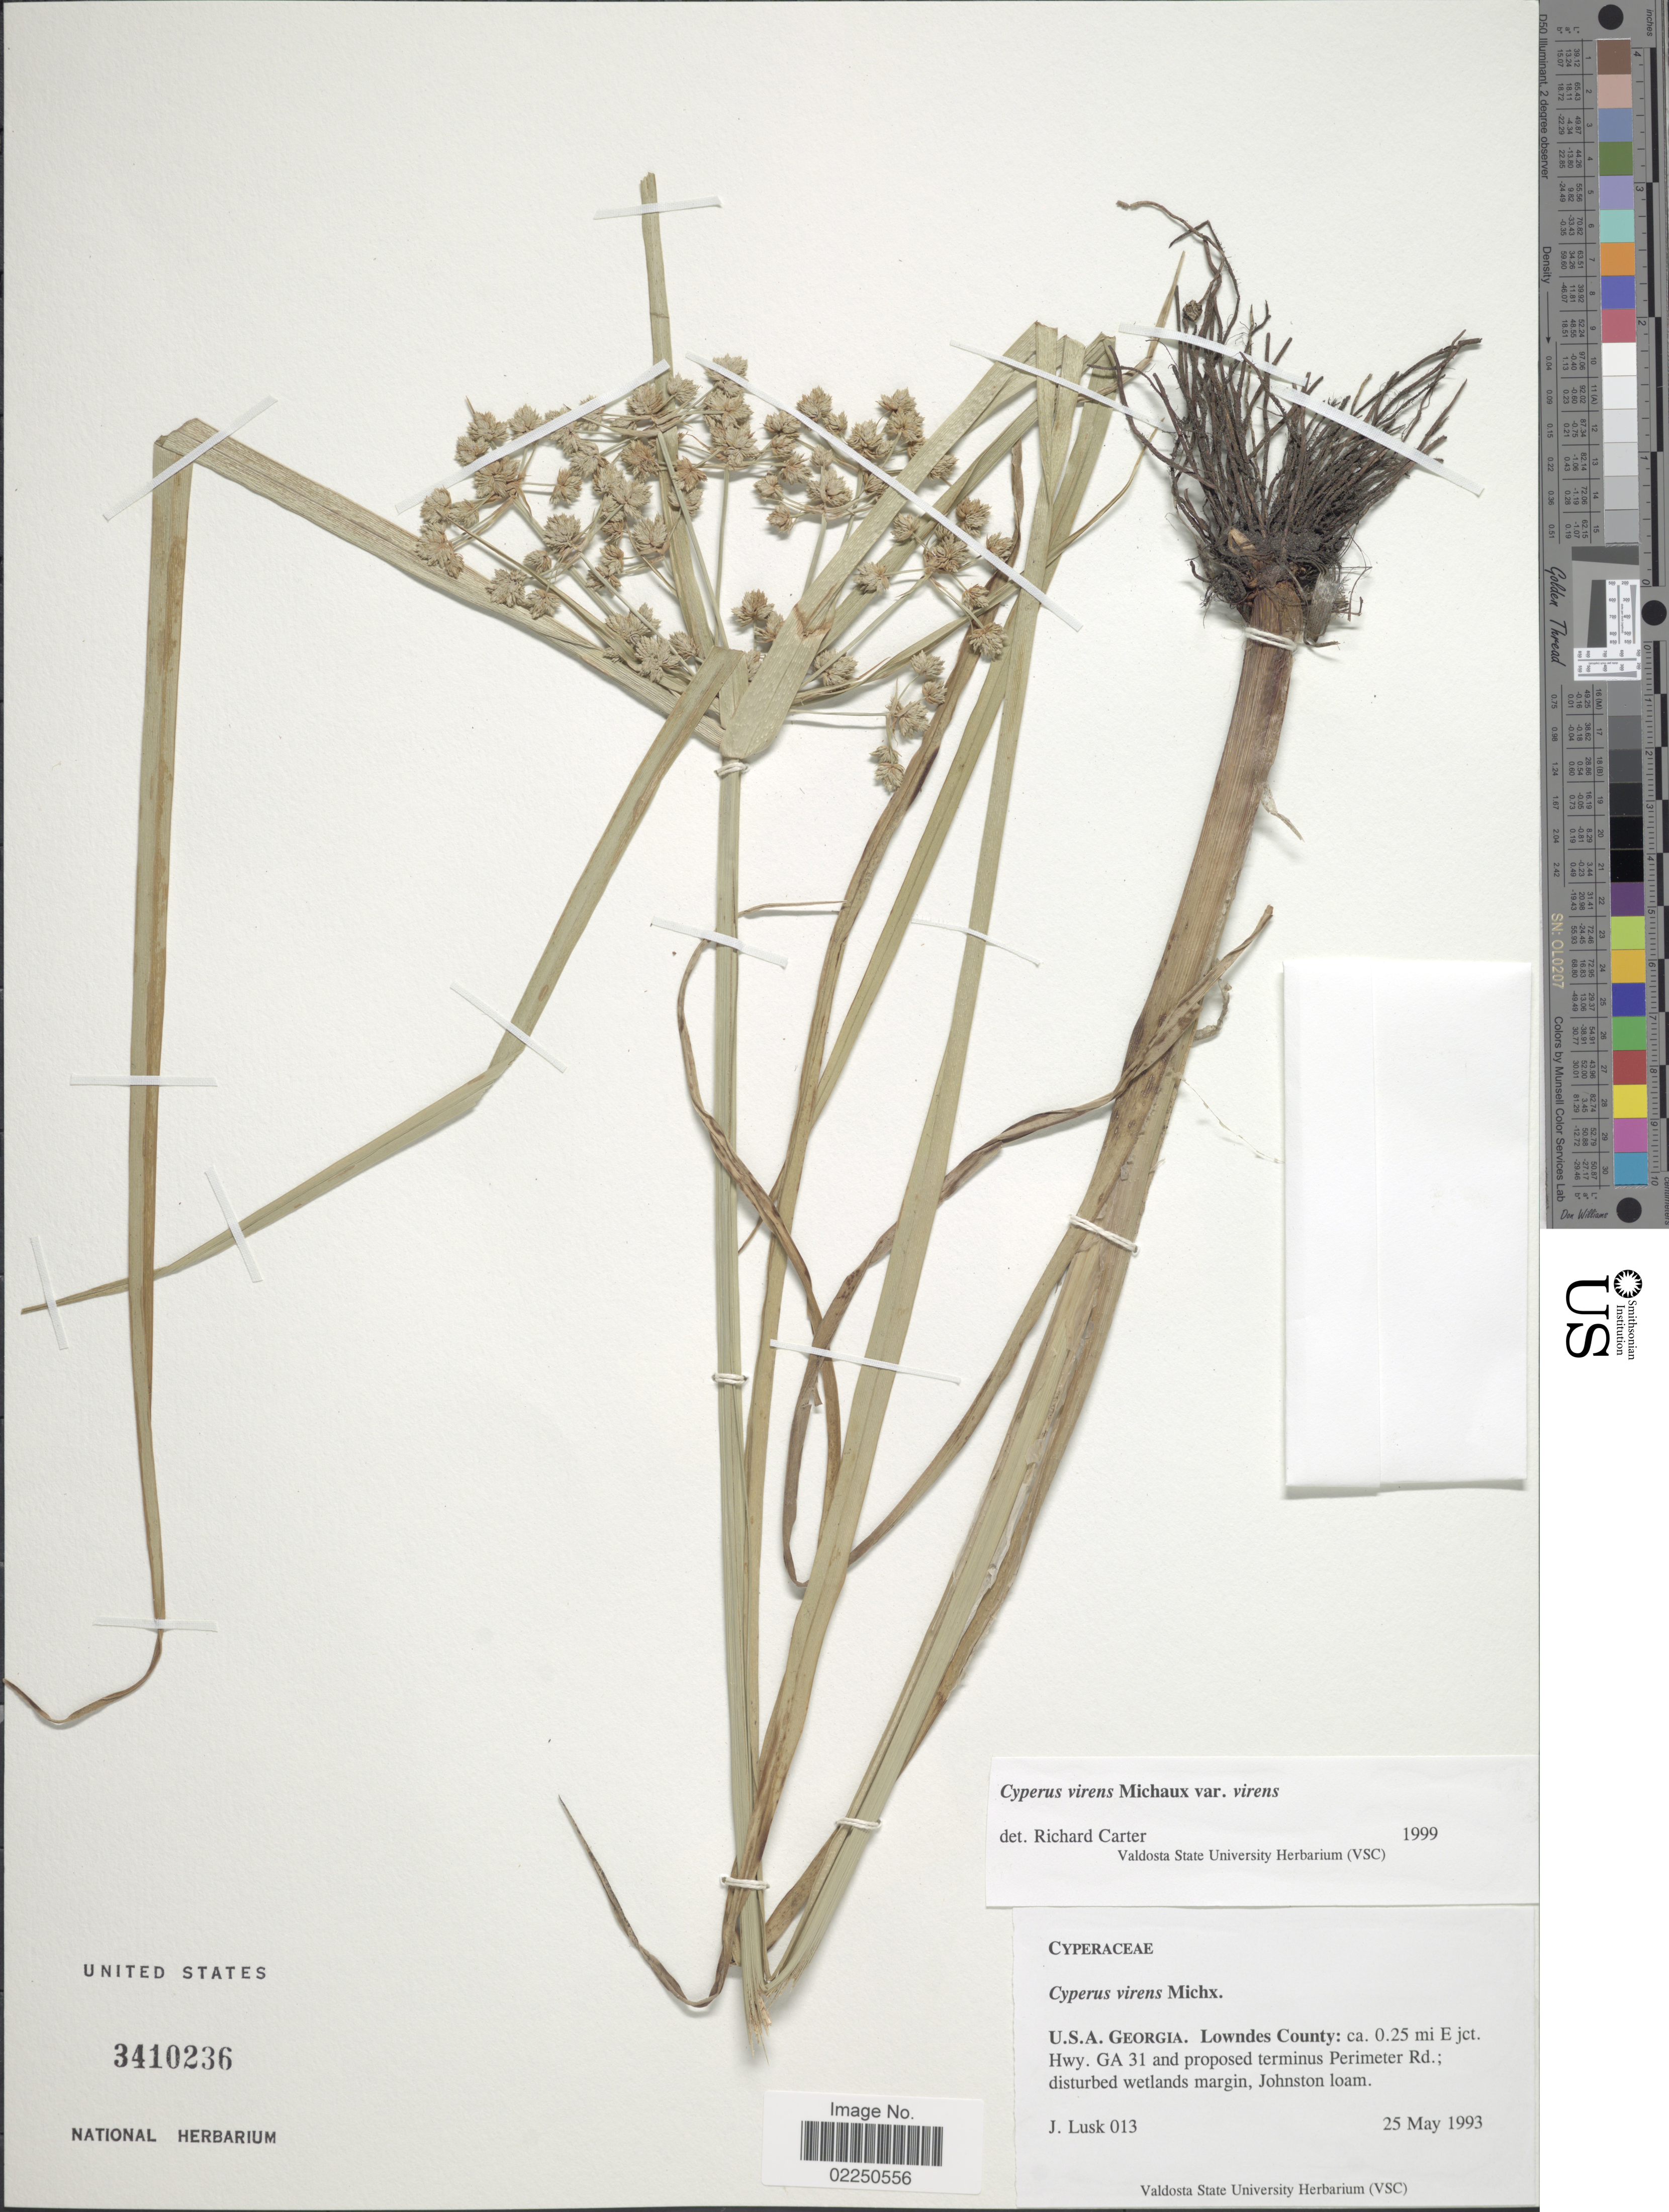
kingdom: Plantae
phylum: Tracheophyta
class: Liliopsida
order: Poales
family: Cyperaceae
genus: Cyperus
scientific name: Cyperus virens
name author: Michx.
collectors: J. Lusk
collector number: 013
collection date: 1993-05-25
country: United States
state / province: Georgia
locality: U.S.A. Lowndes County: ca. 0.25 mi E jct. Hwy. GA 31 and proposed terminus Perimeter Rd.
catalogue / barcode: US 3410236